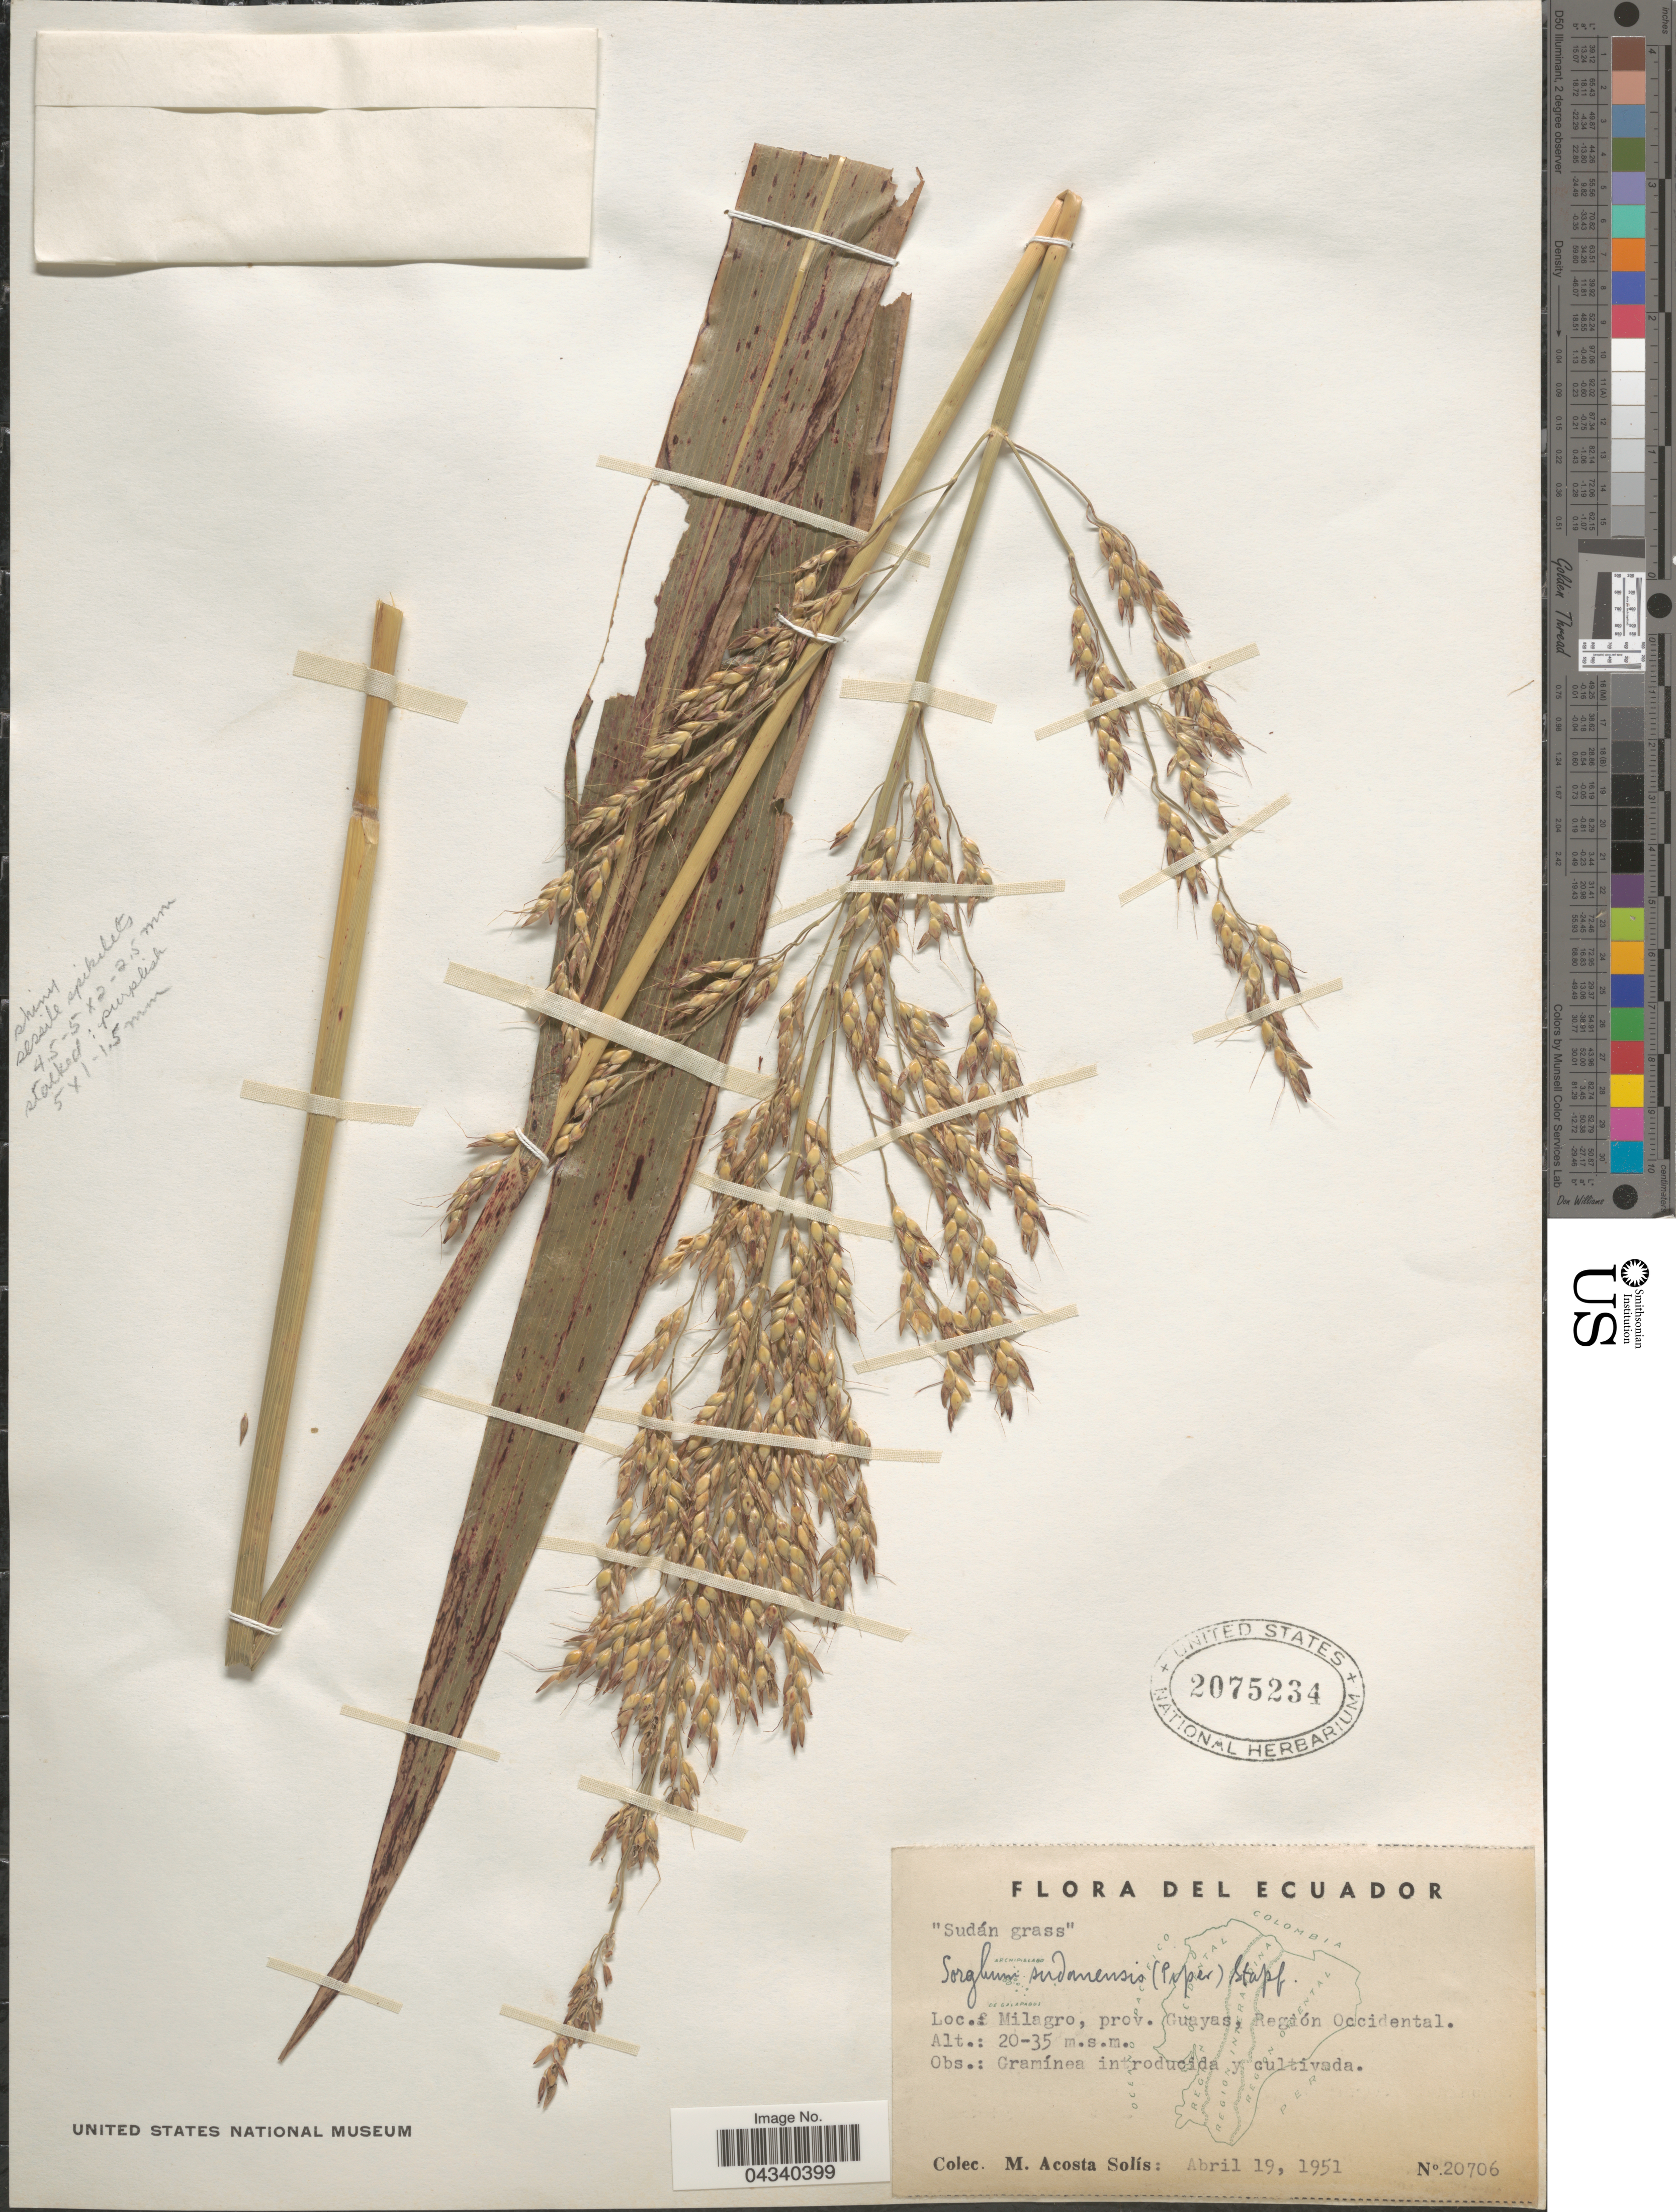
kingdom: Plantae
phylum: Tracheophyta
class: Liliopsida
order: Poales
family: Poaceae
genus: Sorghum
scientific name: Sorghum drummondii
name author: (Steud.) Nees ex Millsp. & Chase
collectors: M. Acosta Solis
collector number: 20706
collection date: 1951-04-19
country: Ecuador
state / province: Guayas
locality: Milagro, Región Occidental.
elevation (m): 20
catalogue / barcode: US 2075234